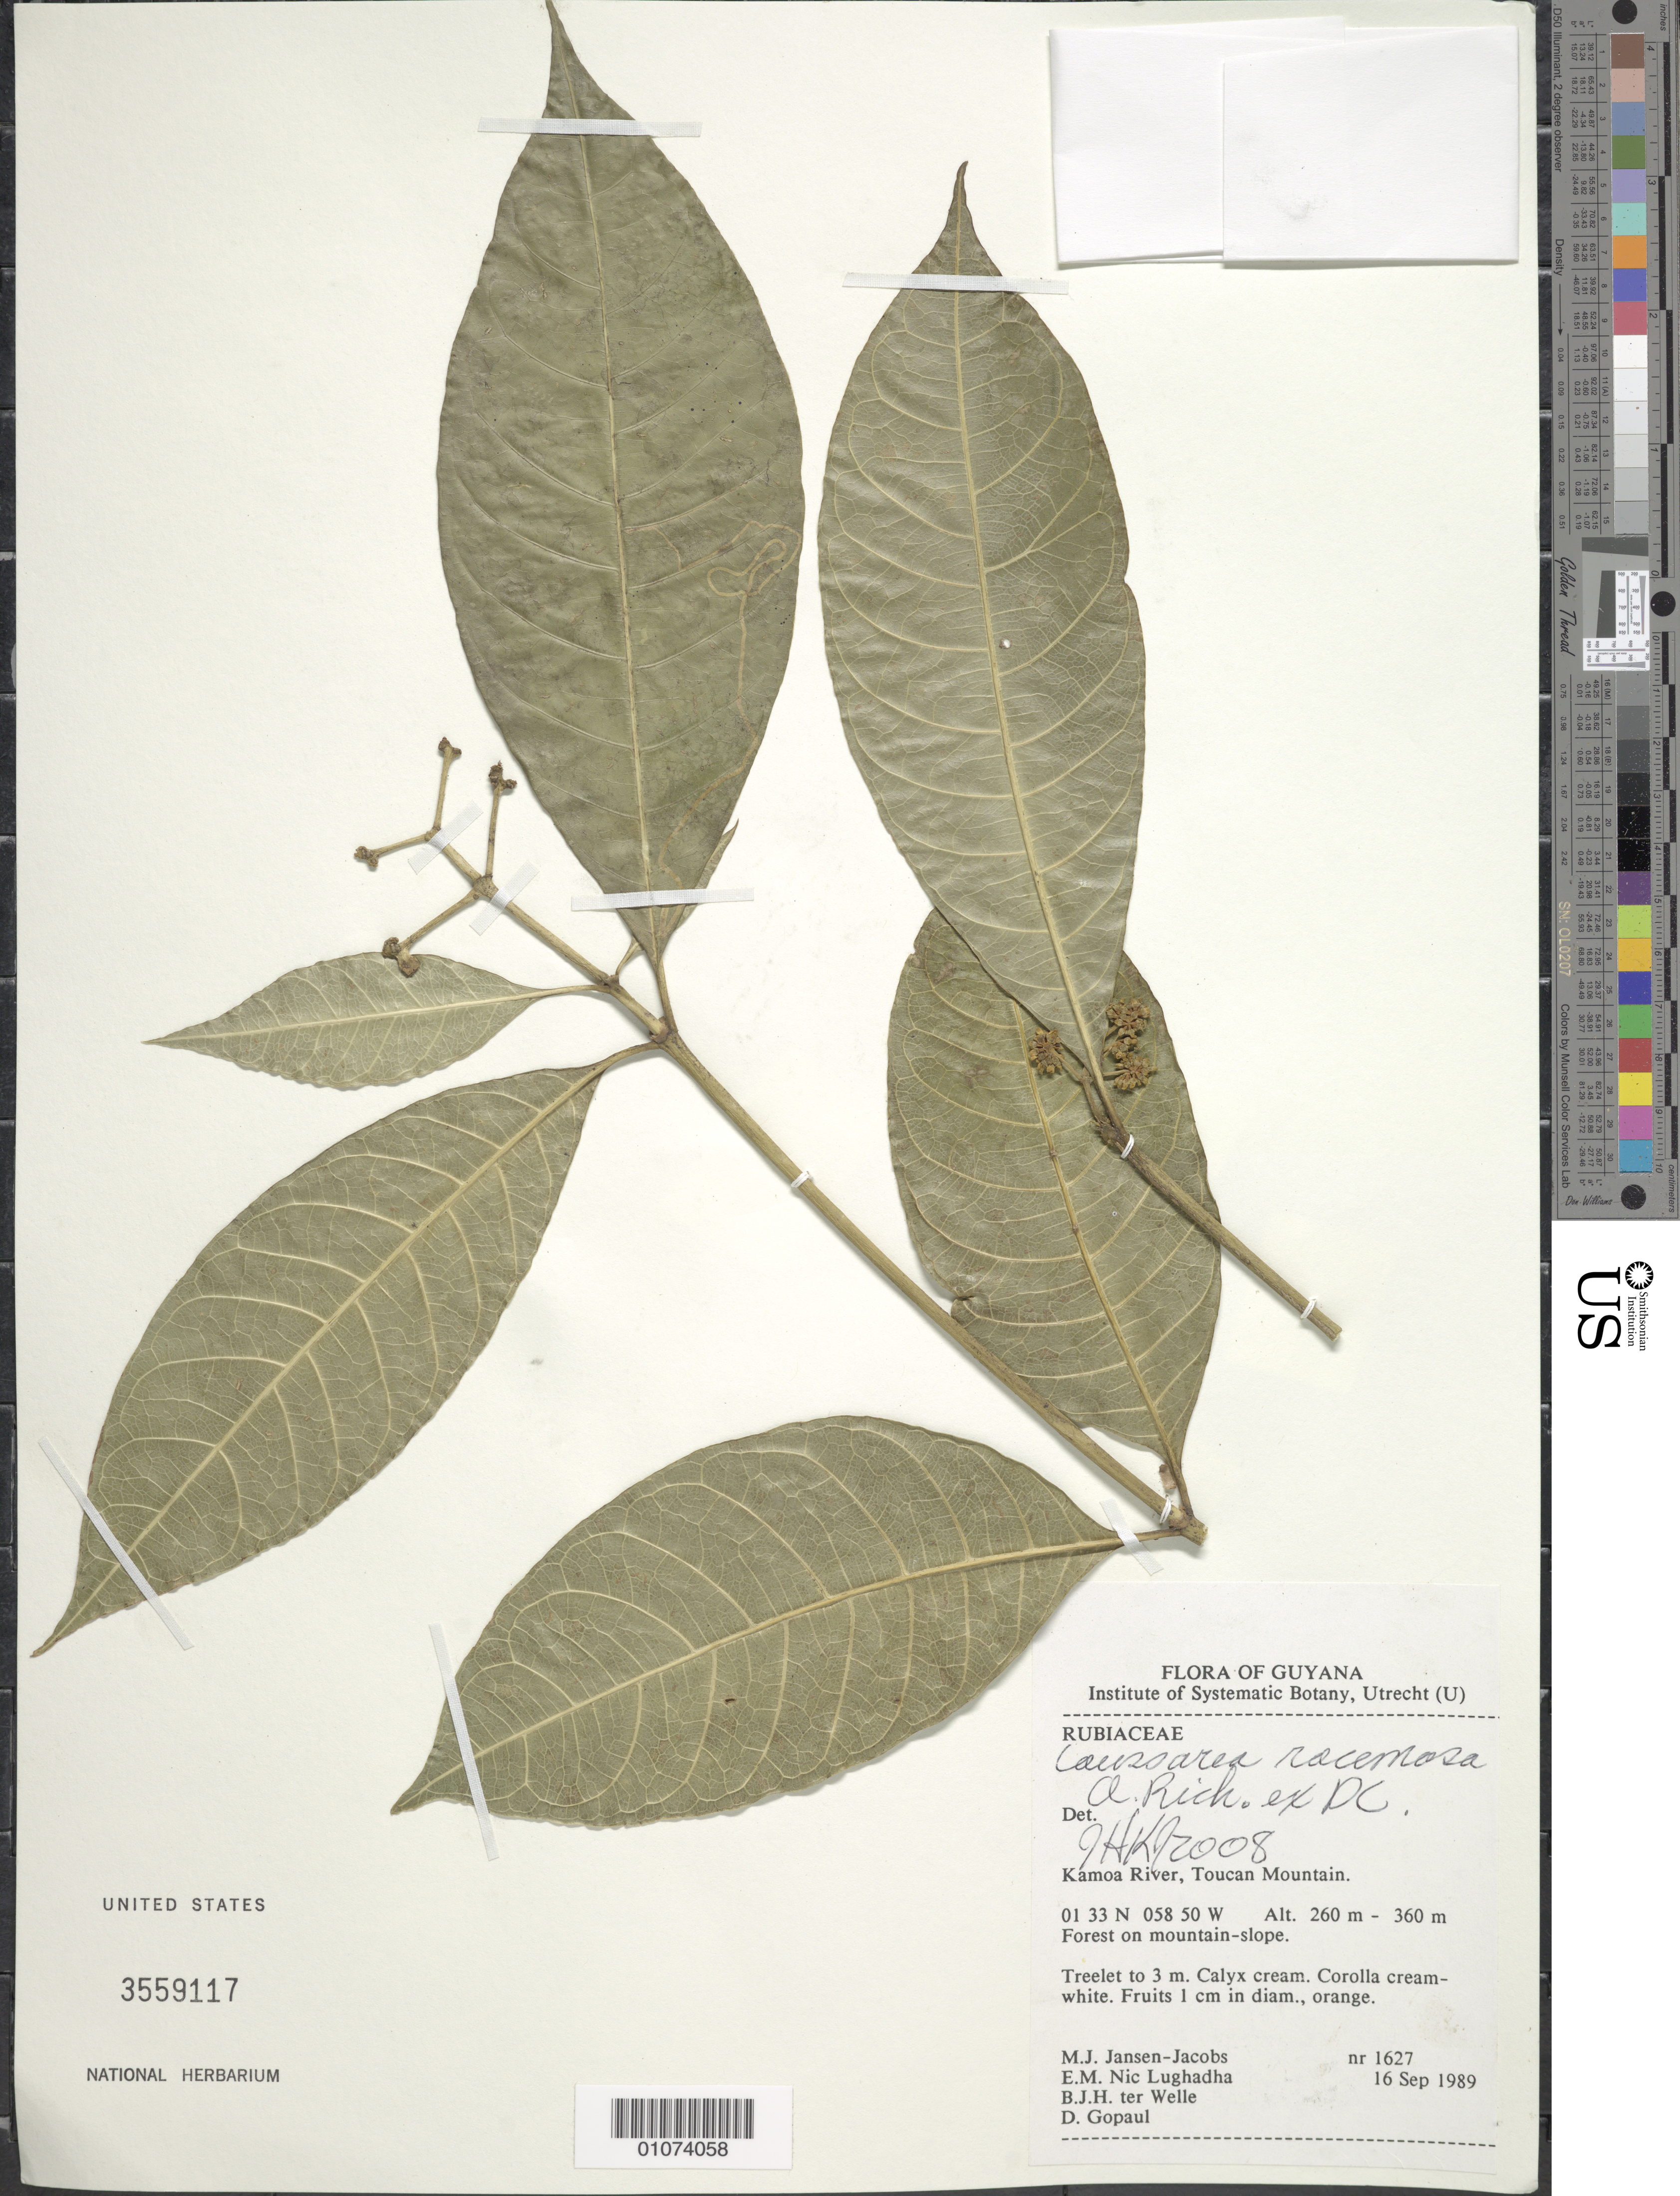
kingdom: Plantae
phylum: Tracheophyta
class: Magnoliopsida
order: Gentianales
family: Rubiaceae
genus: Coussarea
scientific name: Coussarea racemosa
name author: A. Rich.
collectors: M. J. Jansen-Jacobs, E. Nic Lughadha, B. Welle & D. Gopaul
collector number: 1627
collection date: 1989-09-16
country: Guyana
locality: Kamoa River, Toucan Mountain.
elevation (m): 260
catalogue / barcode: US 3559117